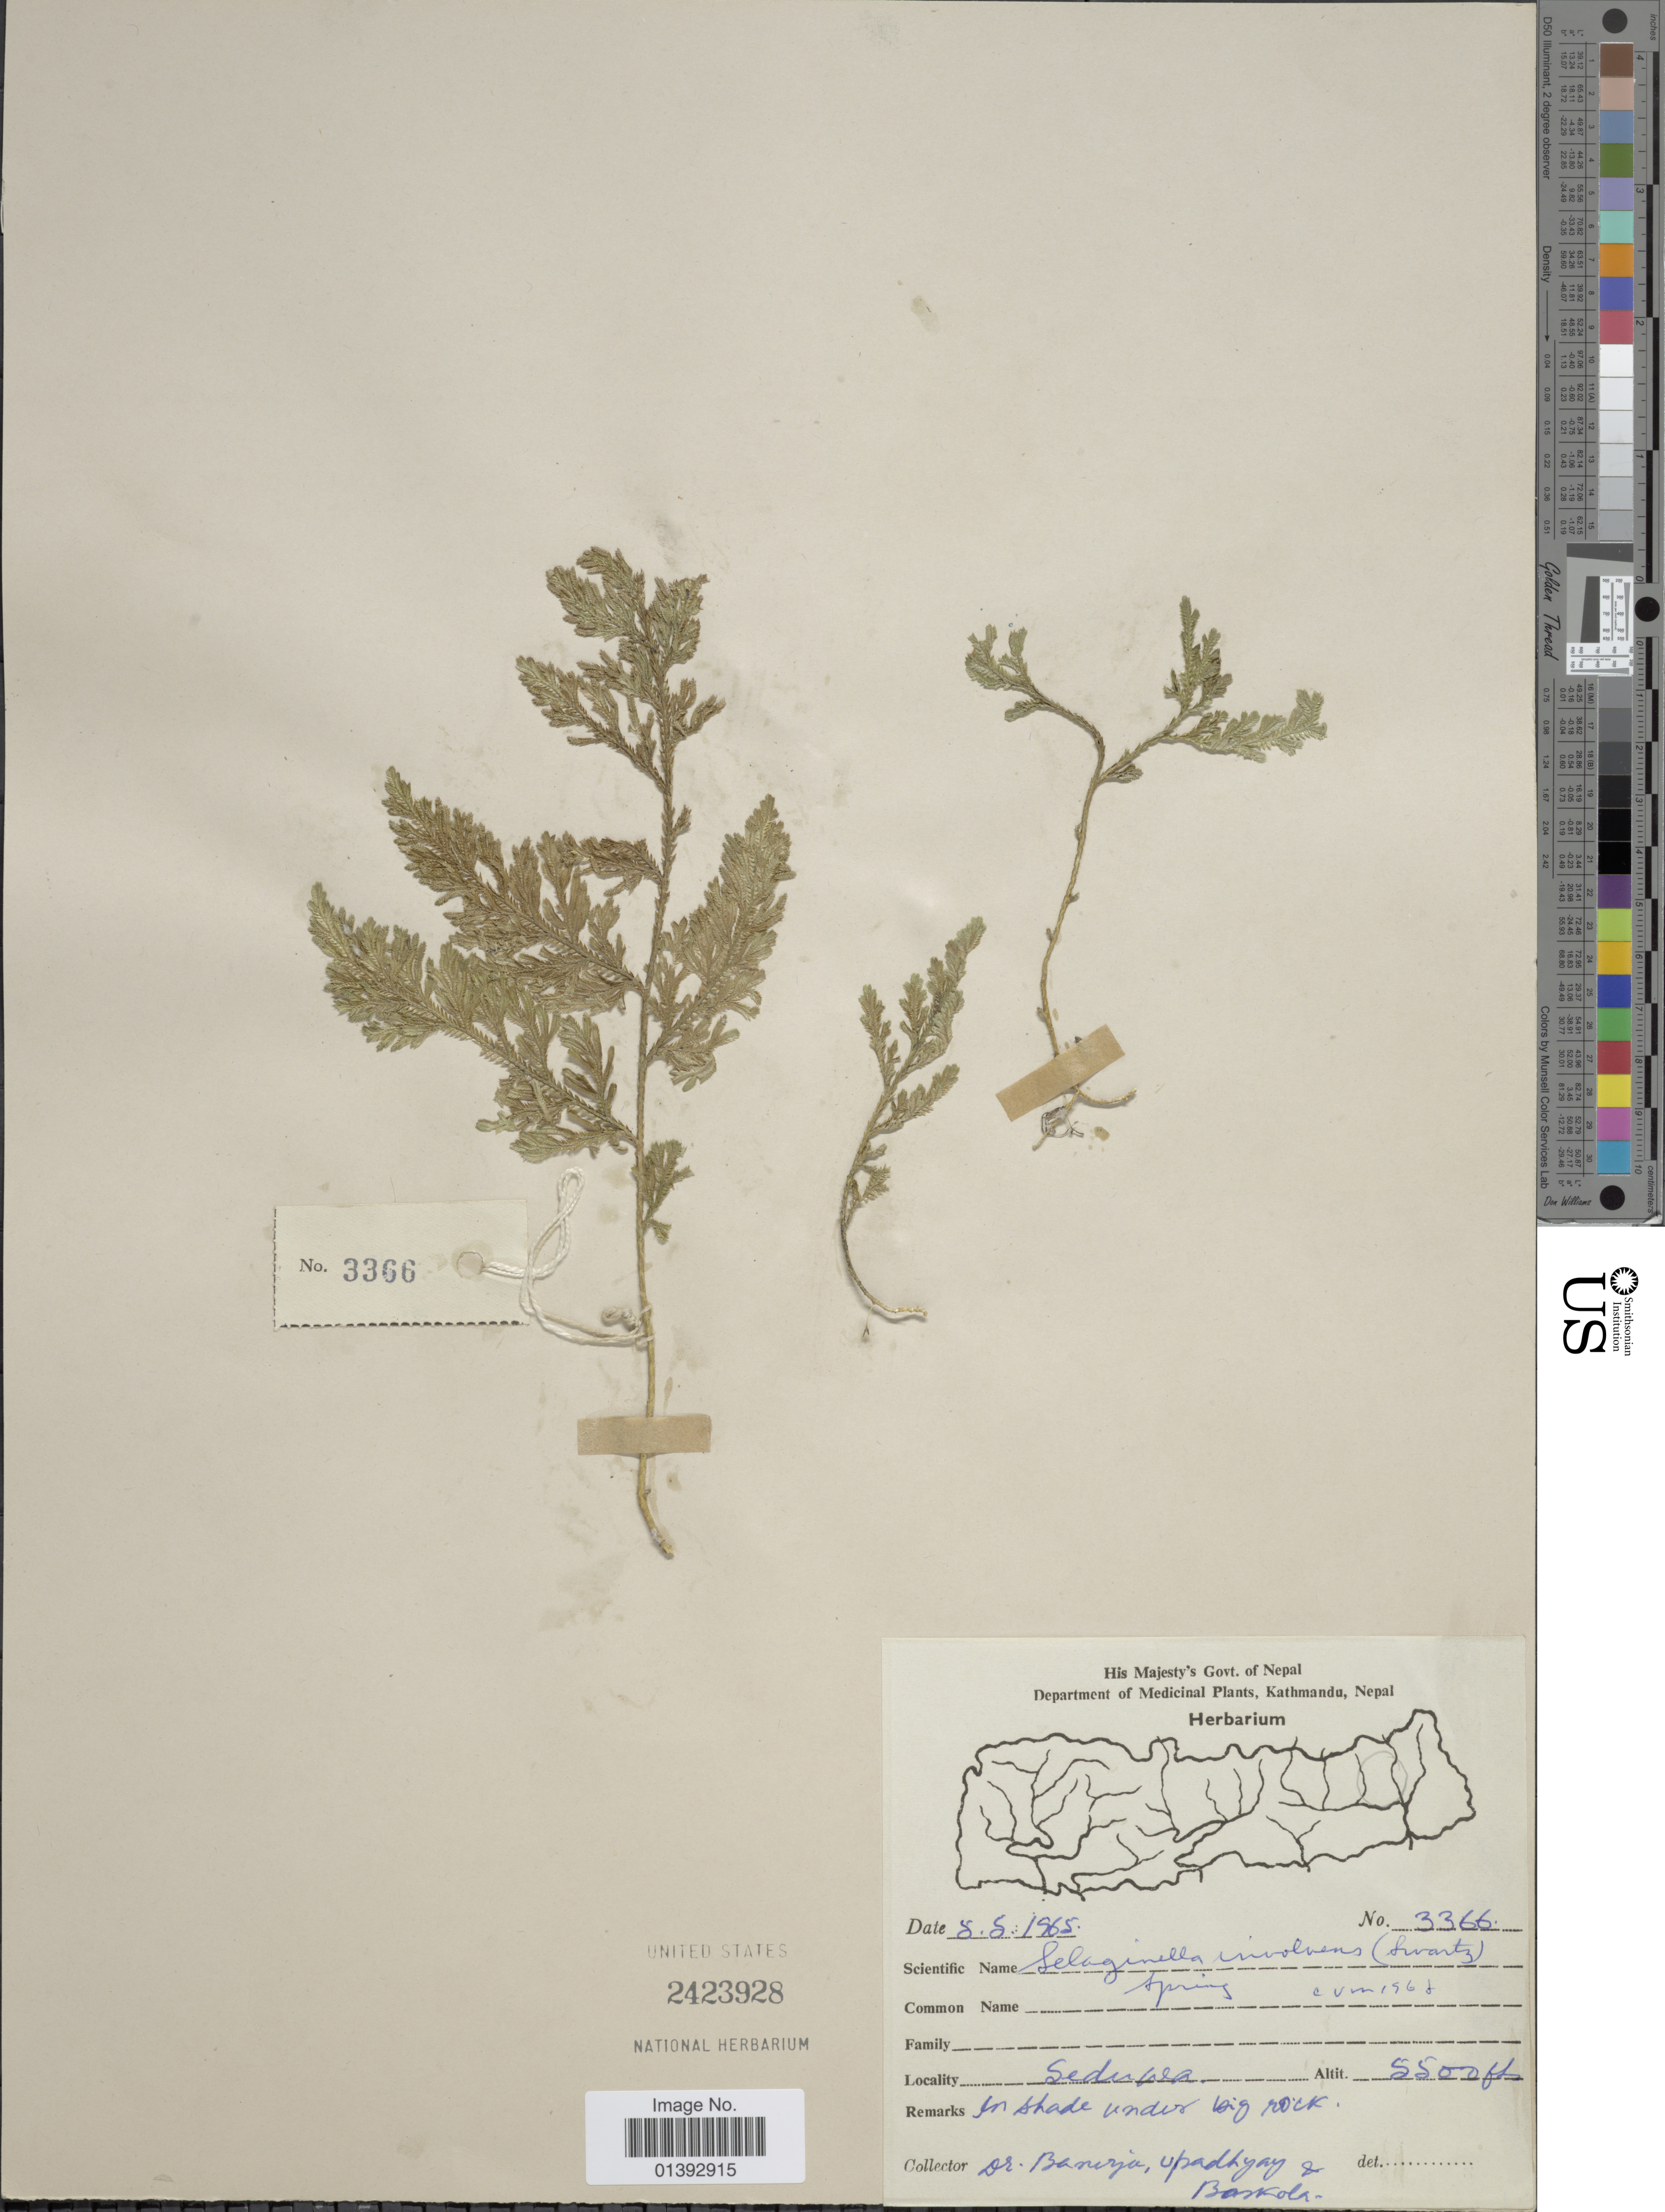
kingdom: Plantae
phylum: Tracheophyta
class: Lycopodiopsida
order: Selaginellales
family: Selaginellaceae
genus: Selaginella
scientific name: Selaginella involvens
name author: (Sw.) Spring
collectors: -. Banerjee, Upadhyay, -- & Baskola, --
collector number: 3366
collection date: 1965-08-08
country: Nepal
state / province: Kosi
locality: Seduwa, in shade under big rock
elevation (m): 1676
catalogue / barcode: US 2423928